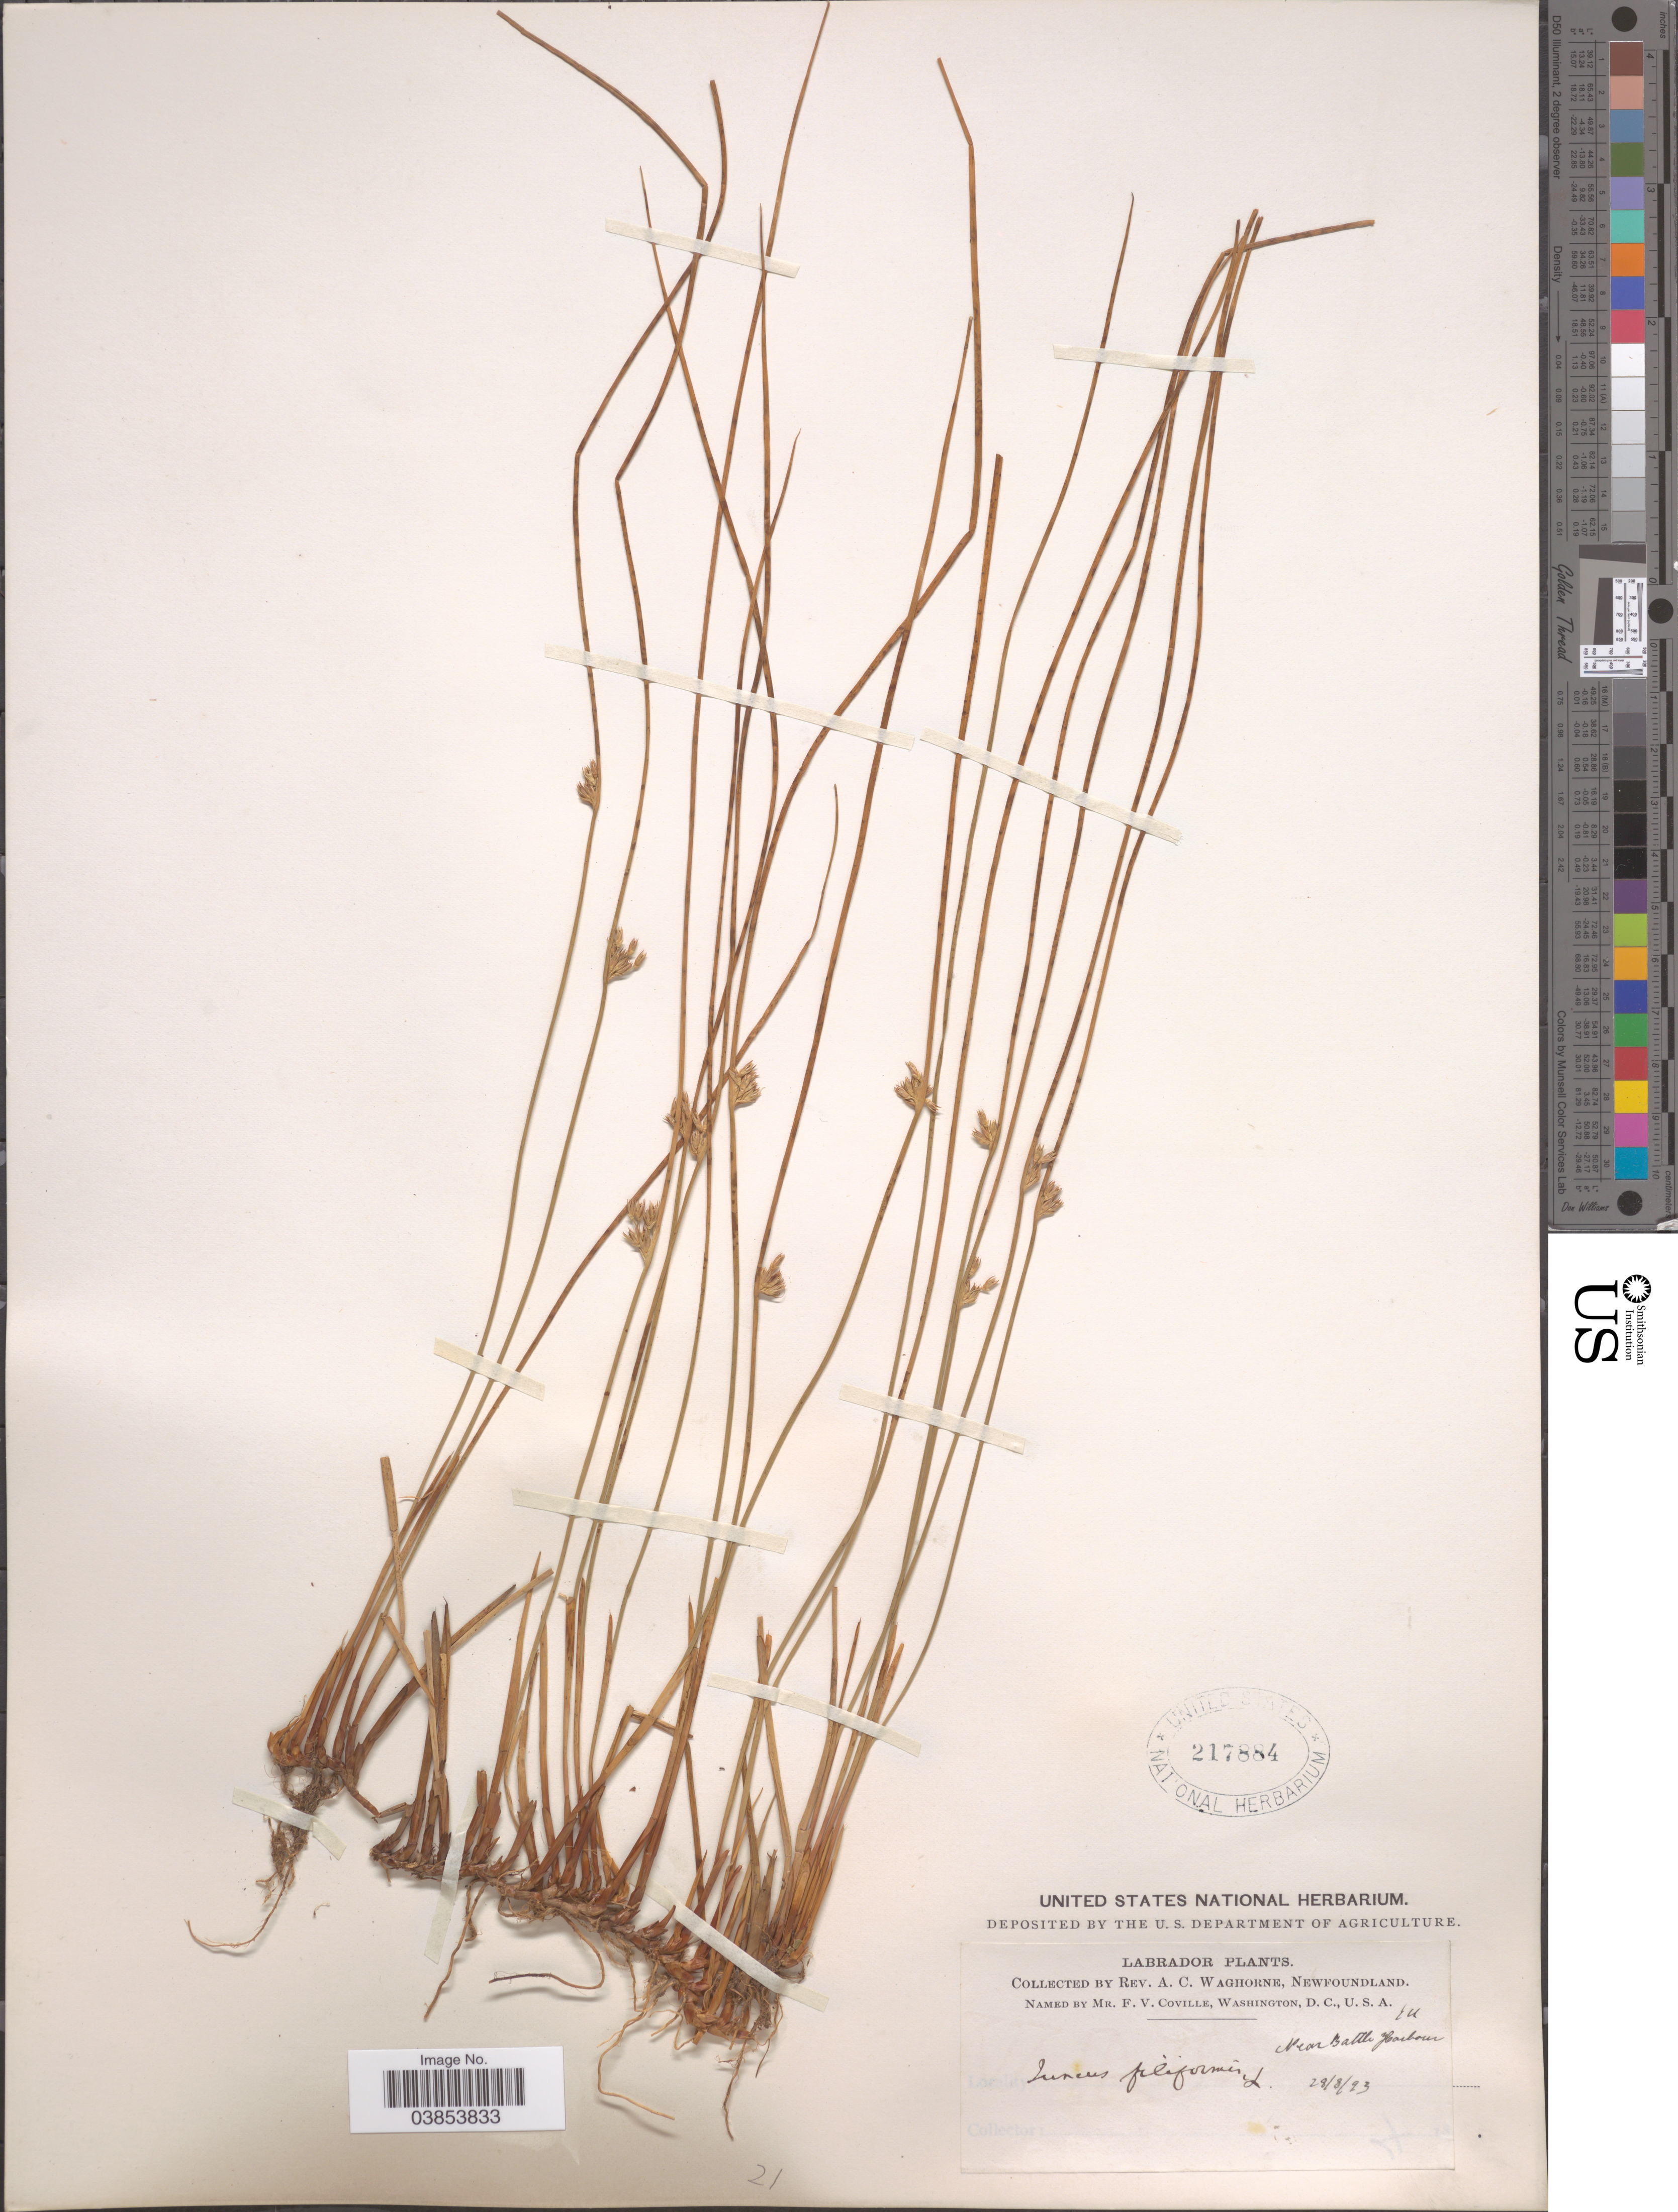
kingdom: Plantae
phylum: Tracheophyta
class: Liliopsida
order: Poales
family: Juncaceae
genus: Juncus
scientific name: Juncus filiformis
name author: L.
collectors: A. Waghorne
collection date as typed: Transcribed d/m/y: 28/8/93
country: Canada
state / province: Newfoundland and Labrador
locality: Labrador. Near Battle Harbour.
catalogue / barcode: US 217884